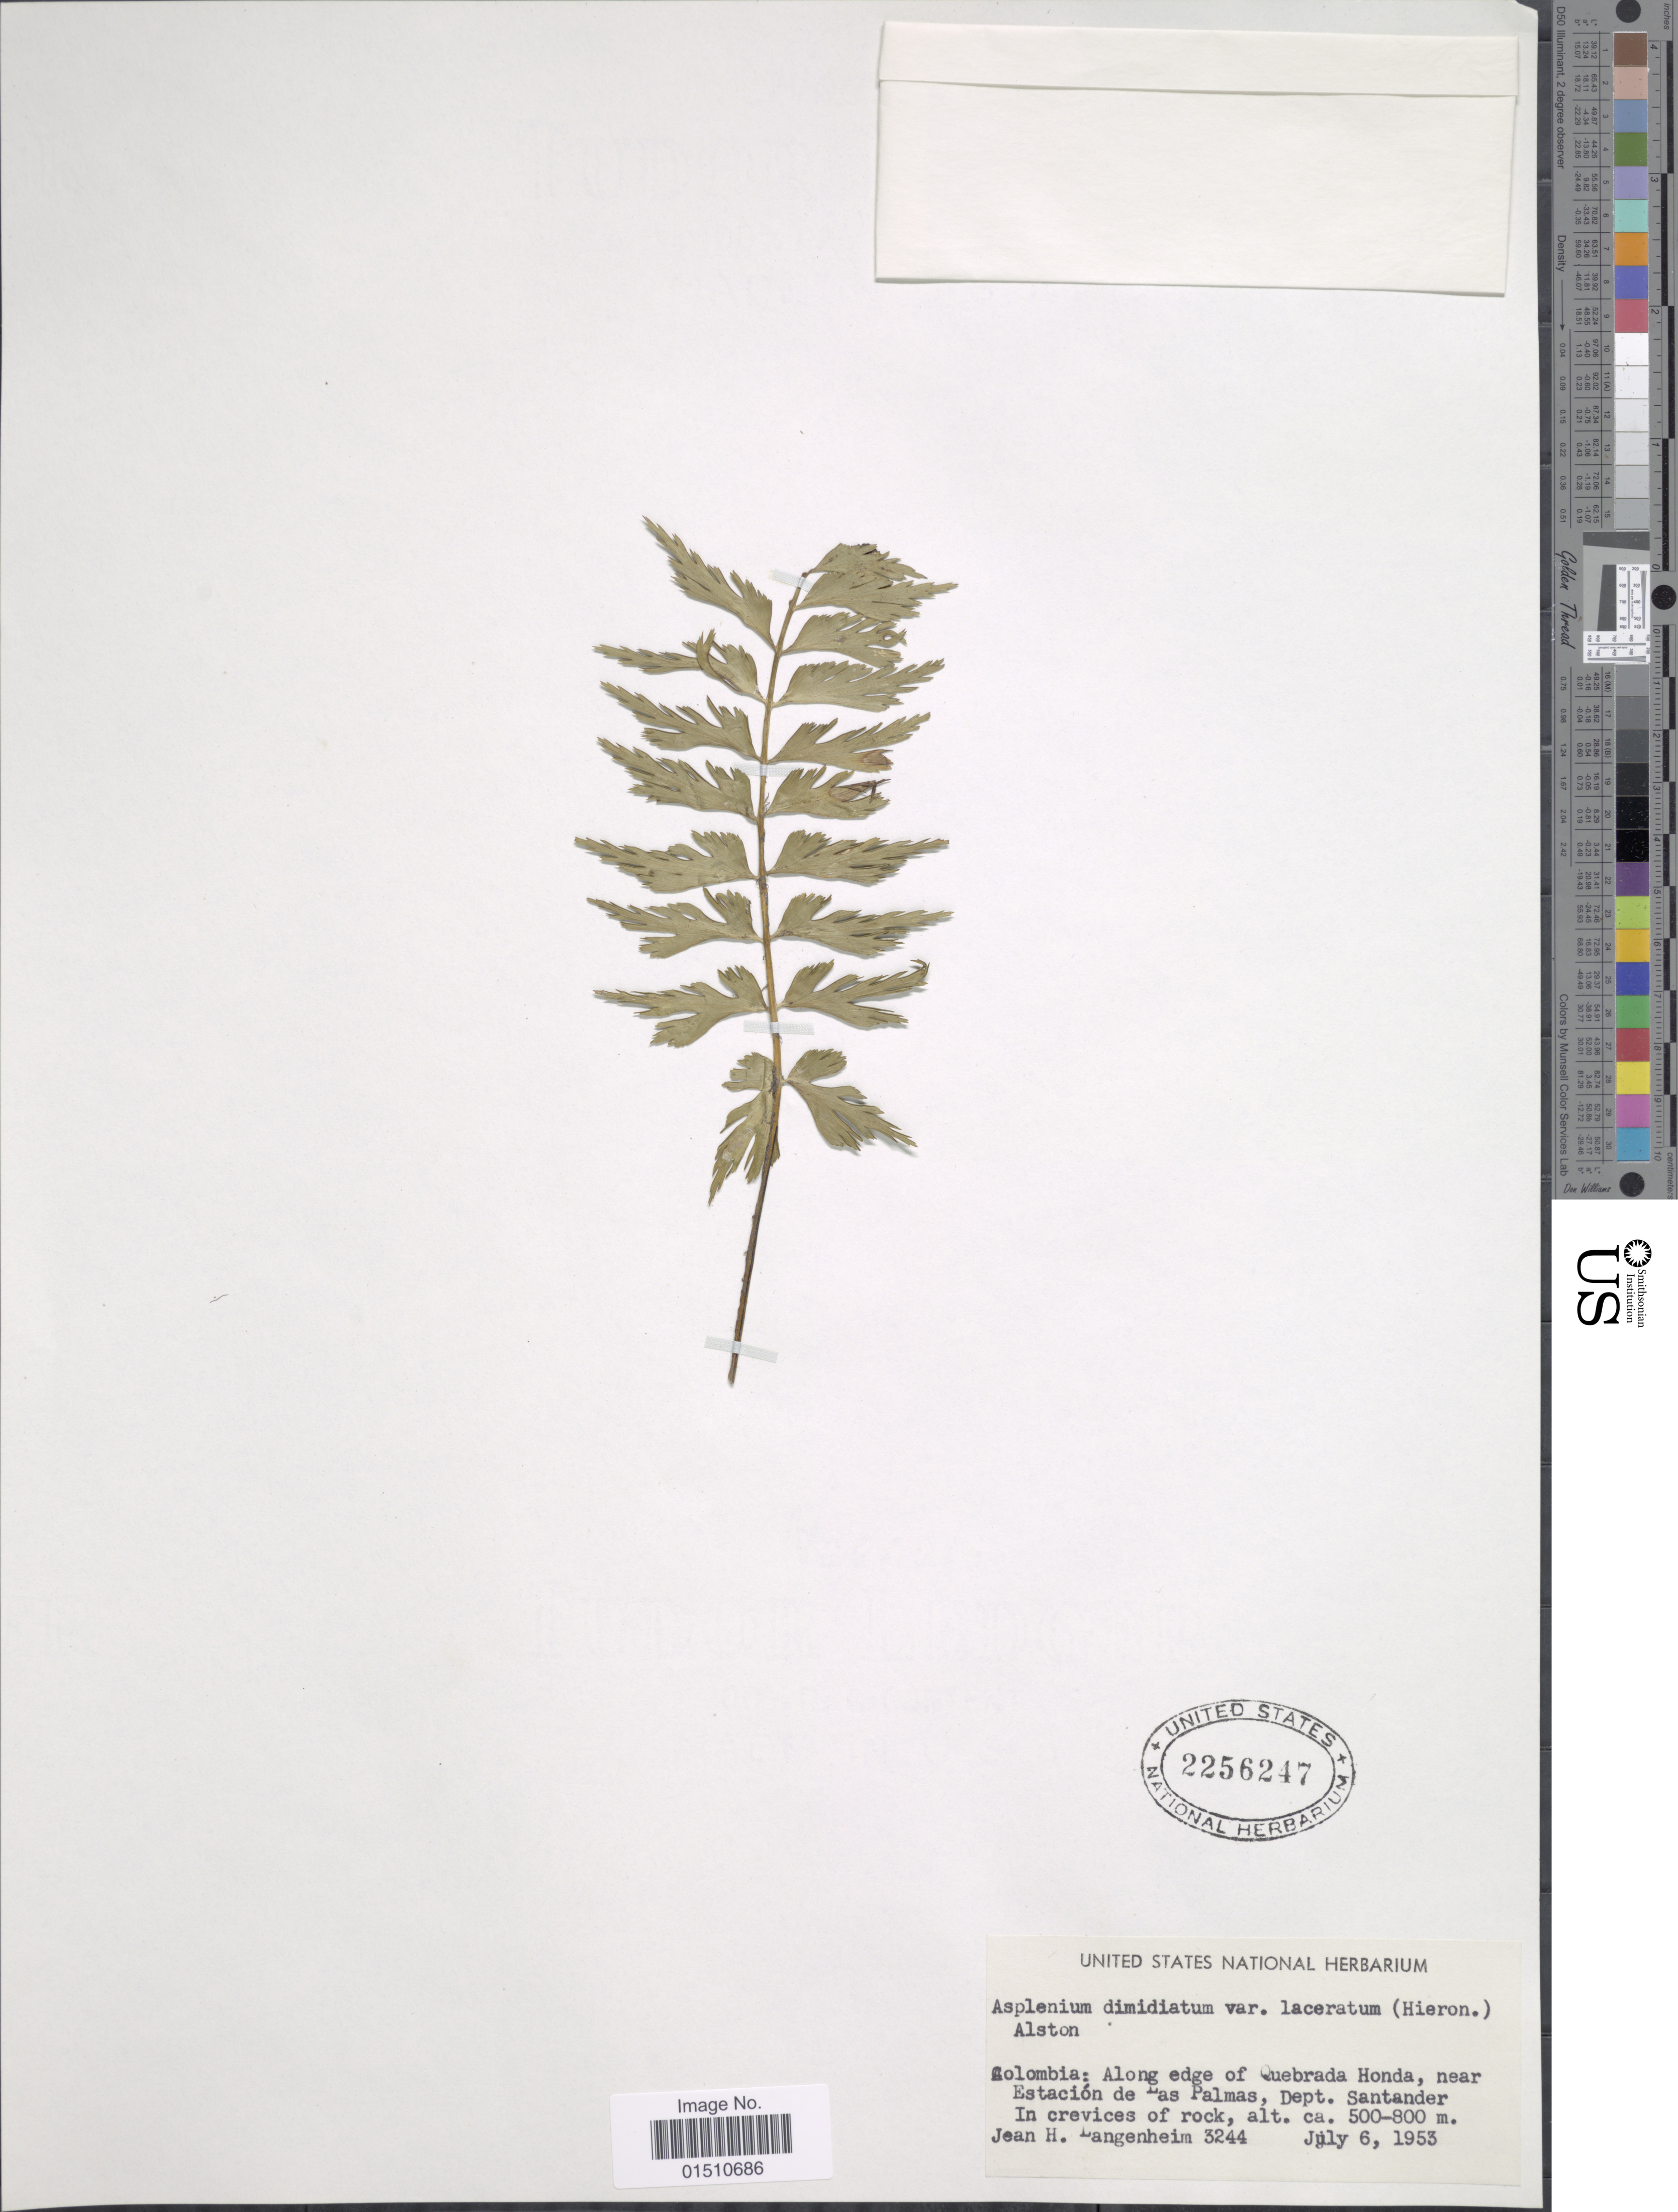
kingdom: Plantae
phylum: Tracheophyta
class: Polypodiopsida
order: Polypodiales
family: Aspleniaceae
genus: Asplenium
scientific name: Asplenium dimidiatum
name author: Sw.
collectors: J. H. Langenheim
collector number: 3244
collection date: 1953-07-06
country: Colombia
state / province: Santander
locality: Colombia, along edge of Quebrada Honda, near Estacion de Las Palmas, Dept. Santander.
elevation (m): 500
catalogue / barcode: US 2256247